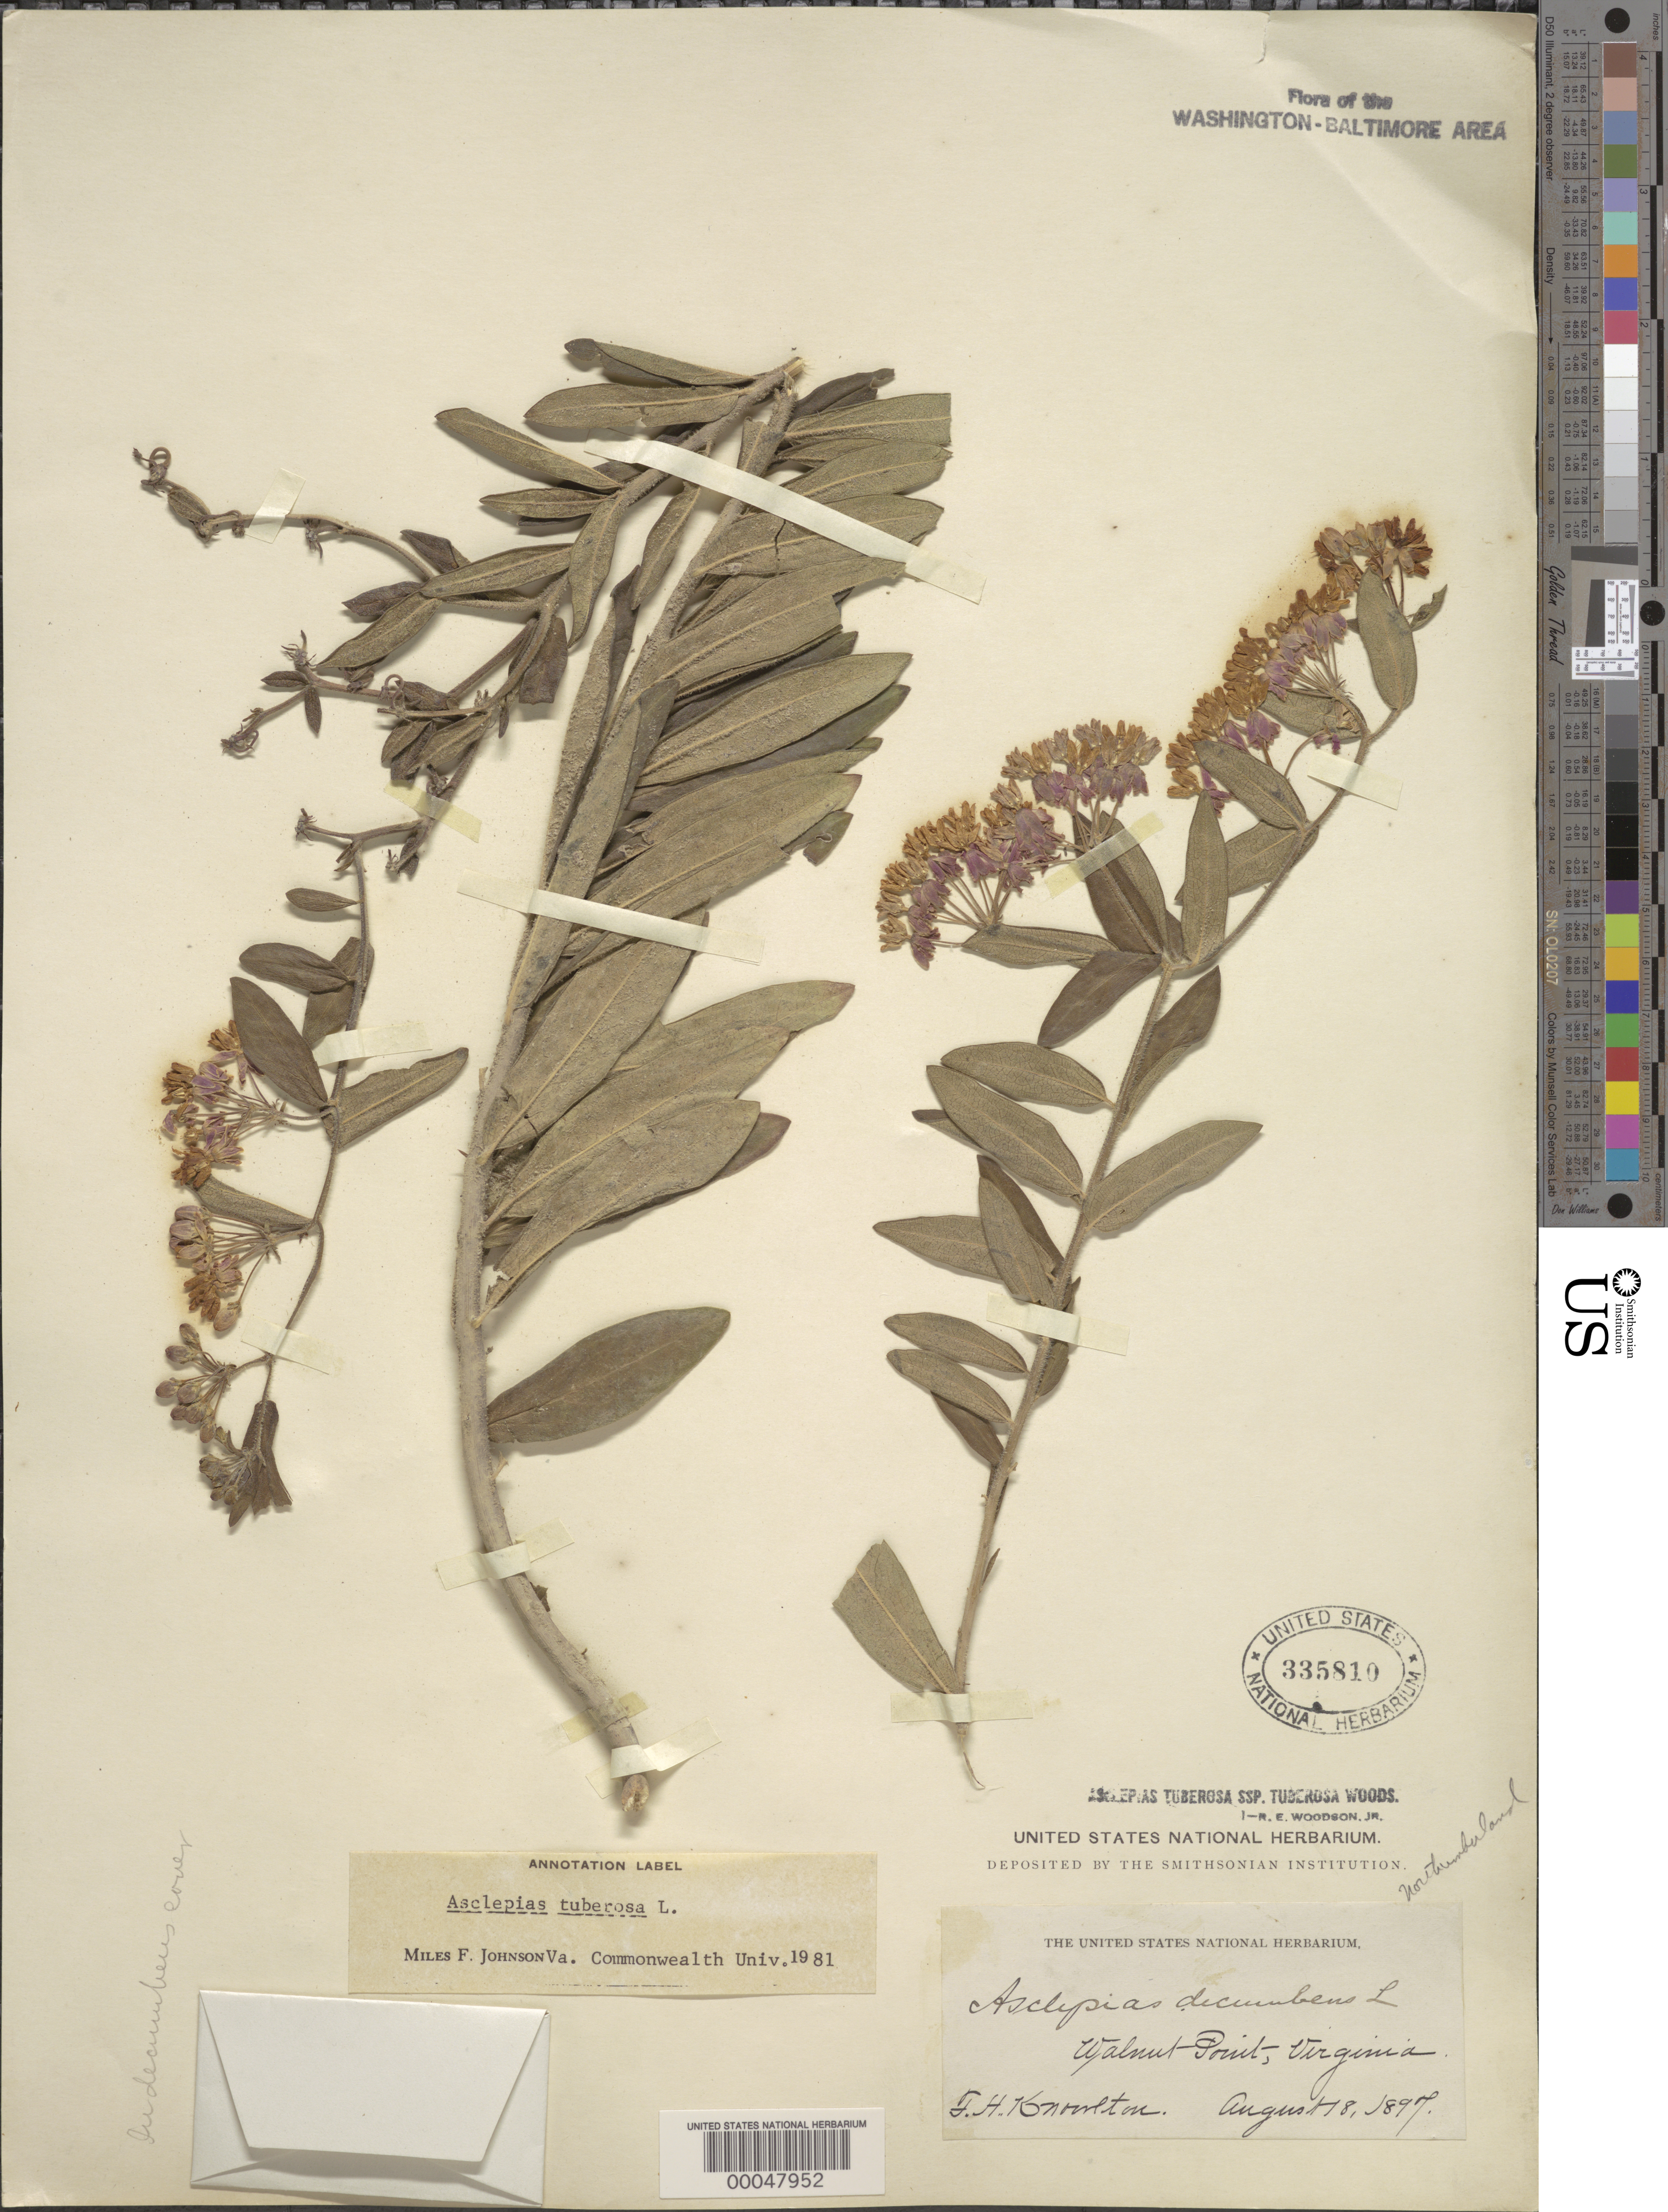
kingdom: Plantae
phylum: Tracheophyta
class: Magnoliopsida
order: Gentianales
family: Apocynaceae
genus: Asclepias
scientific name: Asclepias tuberosa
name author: L.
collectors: F. H. Knowlton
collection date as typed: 18 Aug 1897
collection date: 1897-08-18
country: United States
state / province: Virginia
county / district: Northumberland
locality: Walnut Point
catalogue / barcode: US 335810